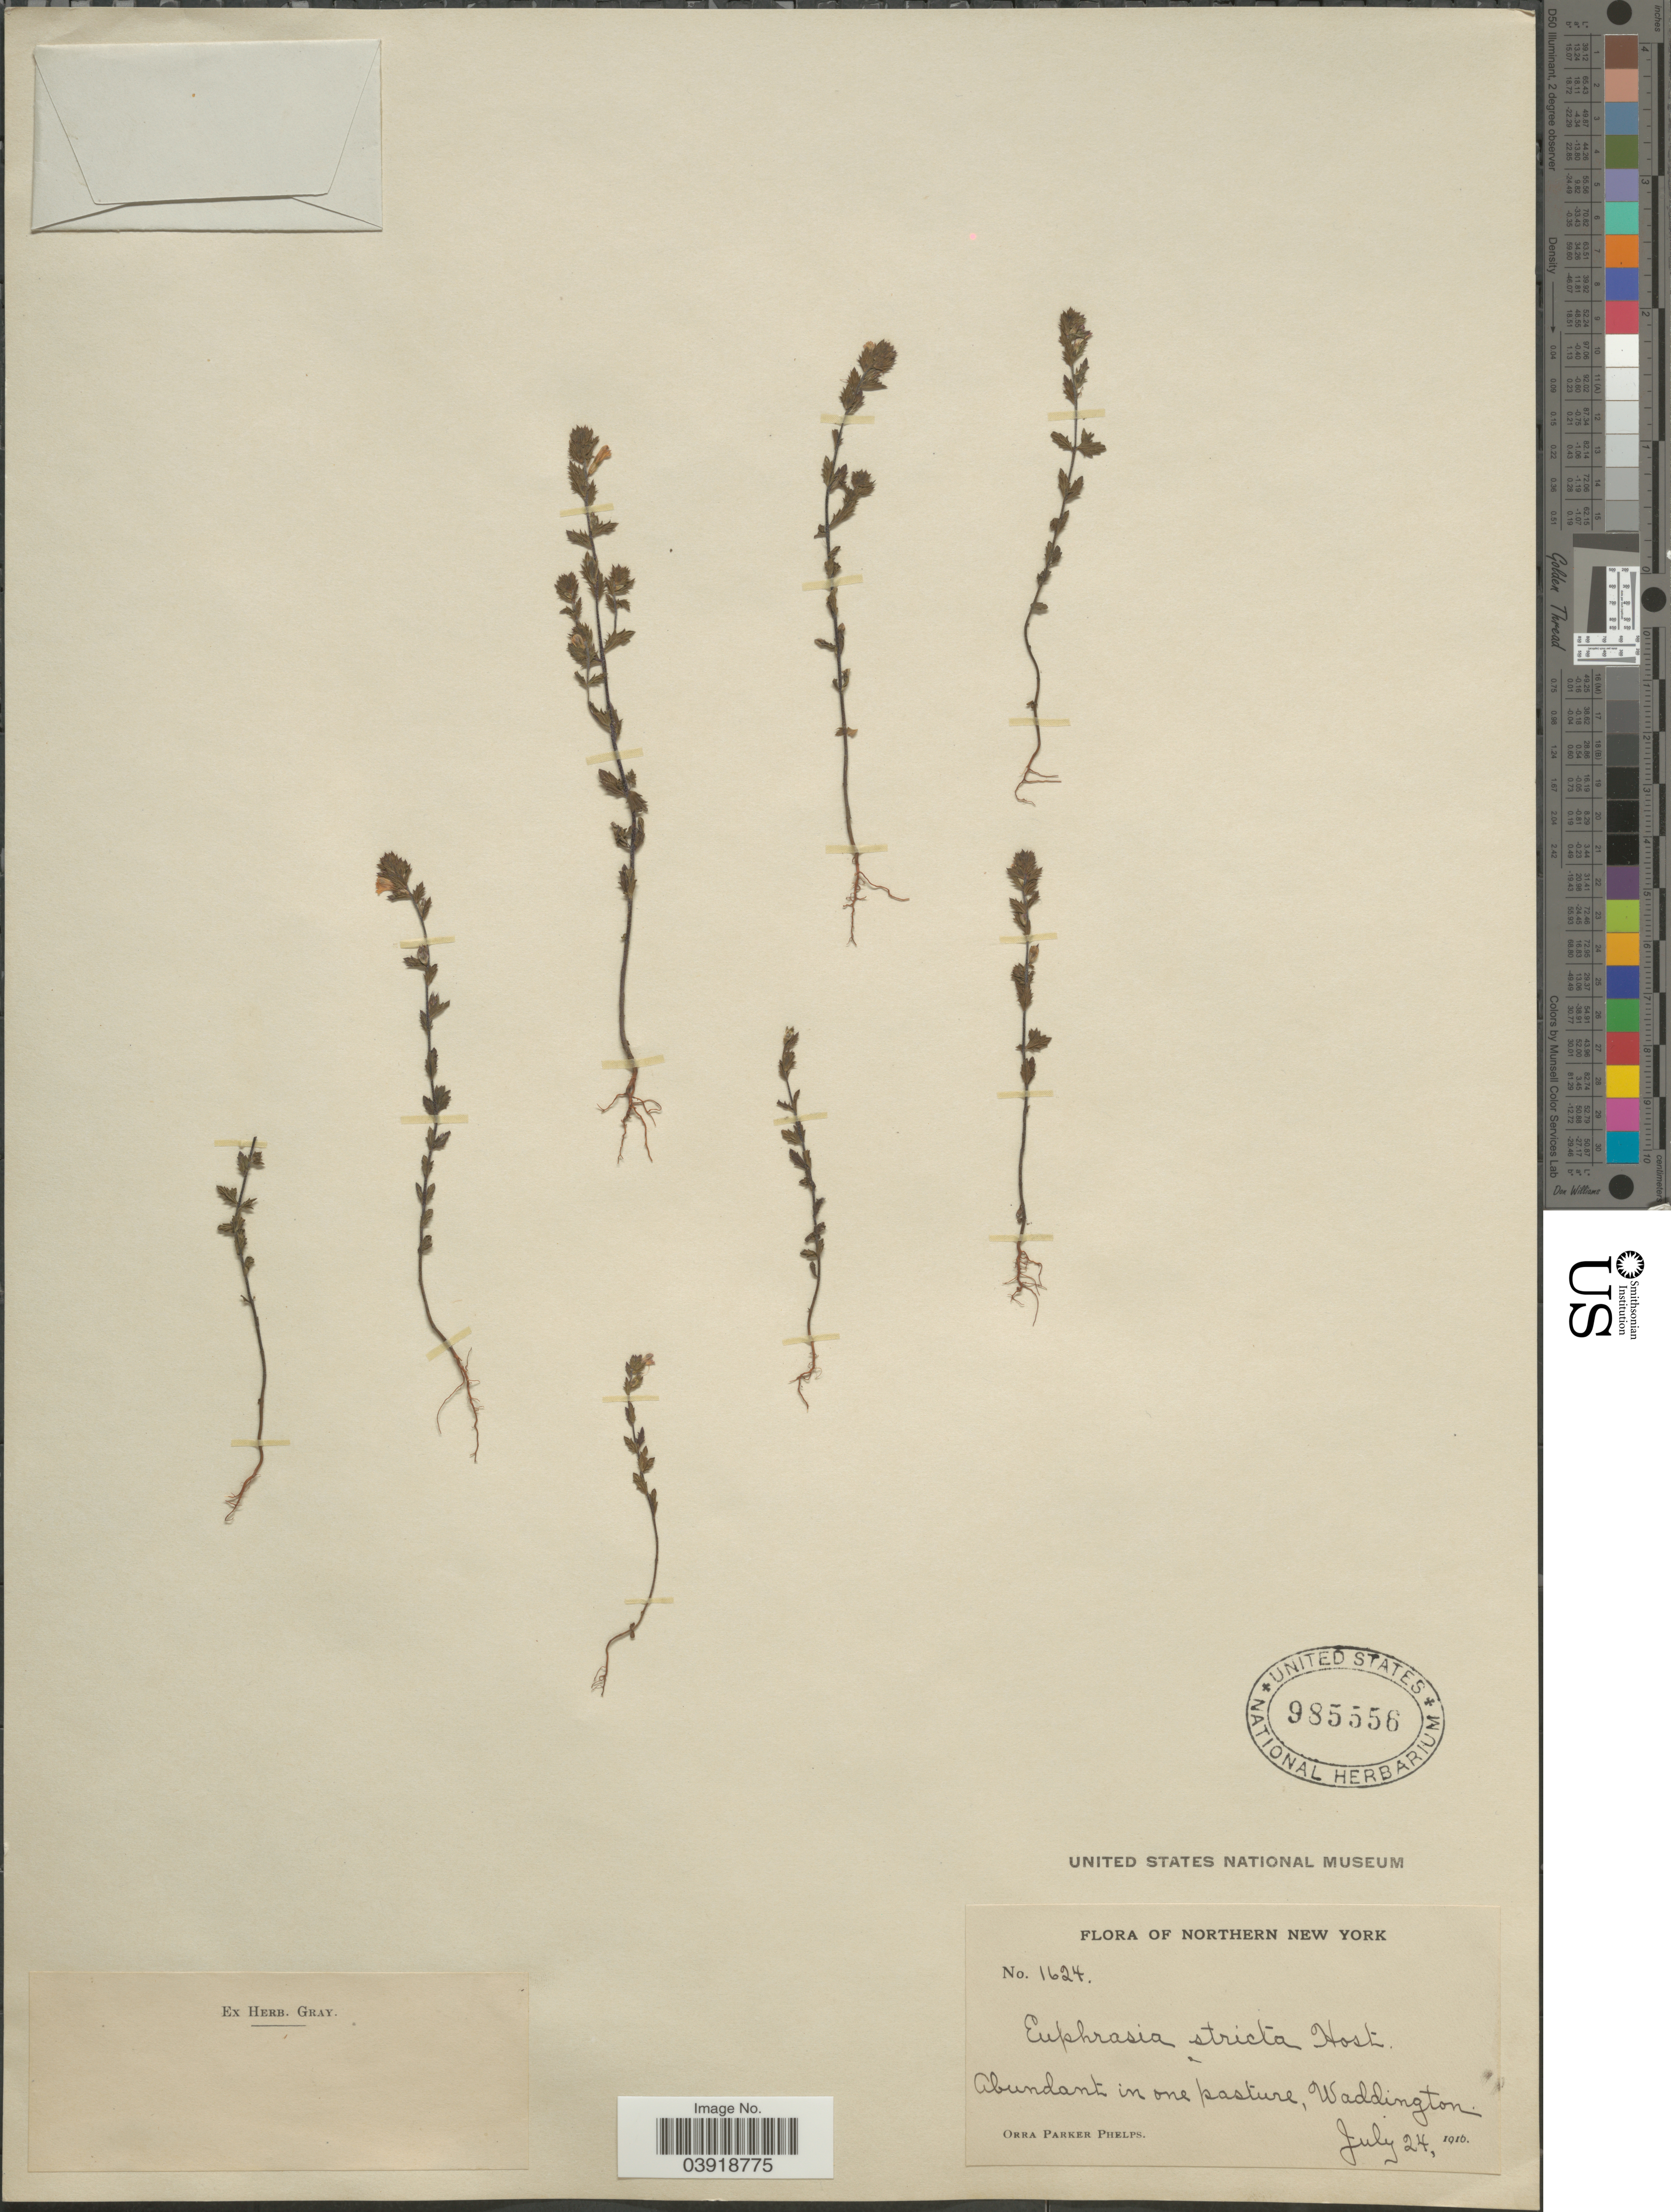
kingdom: Plantae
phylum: Tracheophyta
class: Magnoliopsida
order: Lamiales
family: Orobanchaceae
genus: Euphrasia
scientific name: Euphrasia stricta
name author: Kunth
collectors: O. P. Phelps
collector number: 1624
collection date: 1916-07-24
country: United States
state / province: New York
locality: Northern New York. Waddington.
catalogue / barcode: US 985556